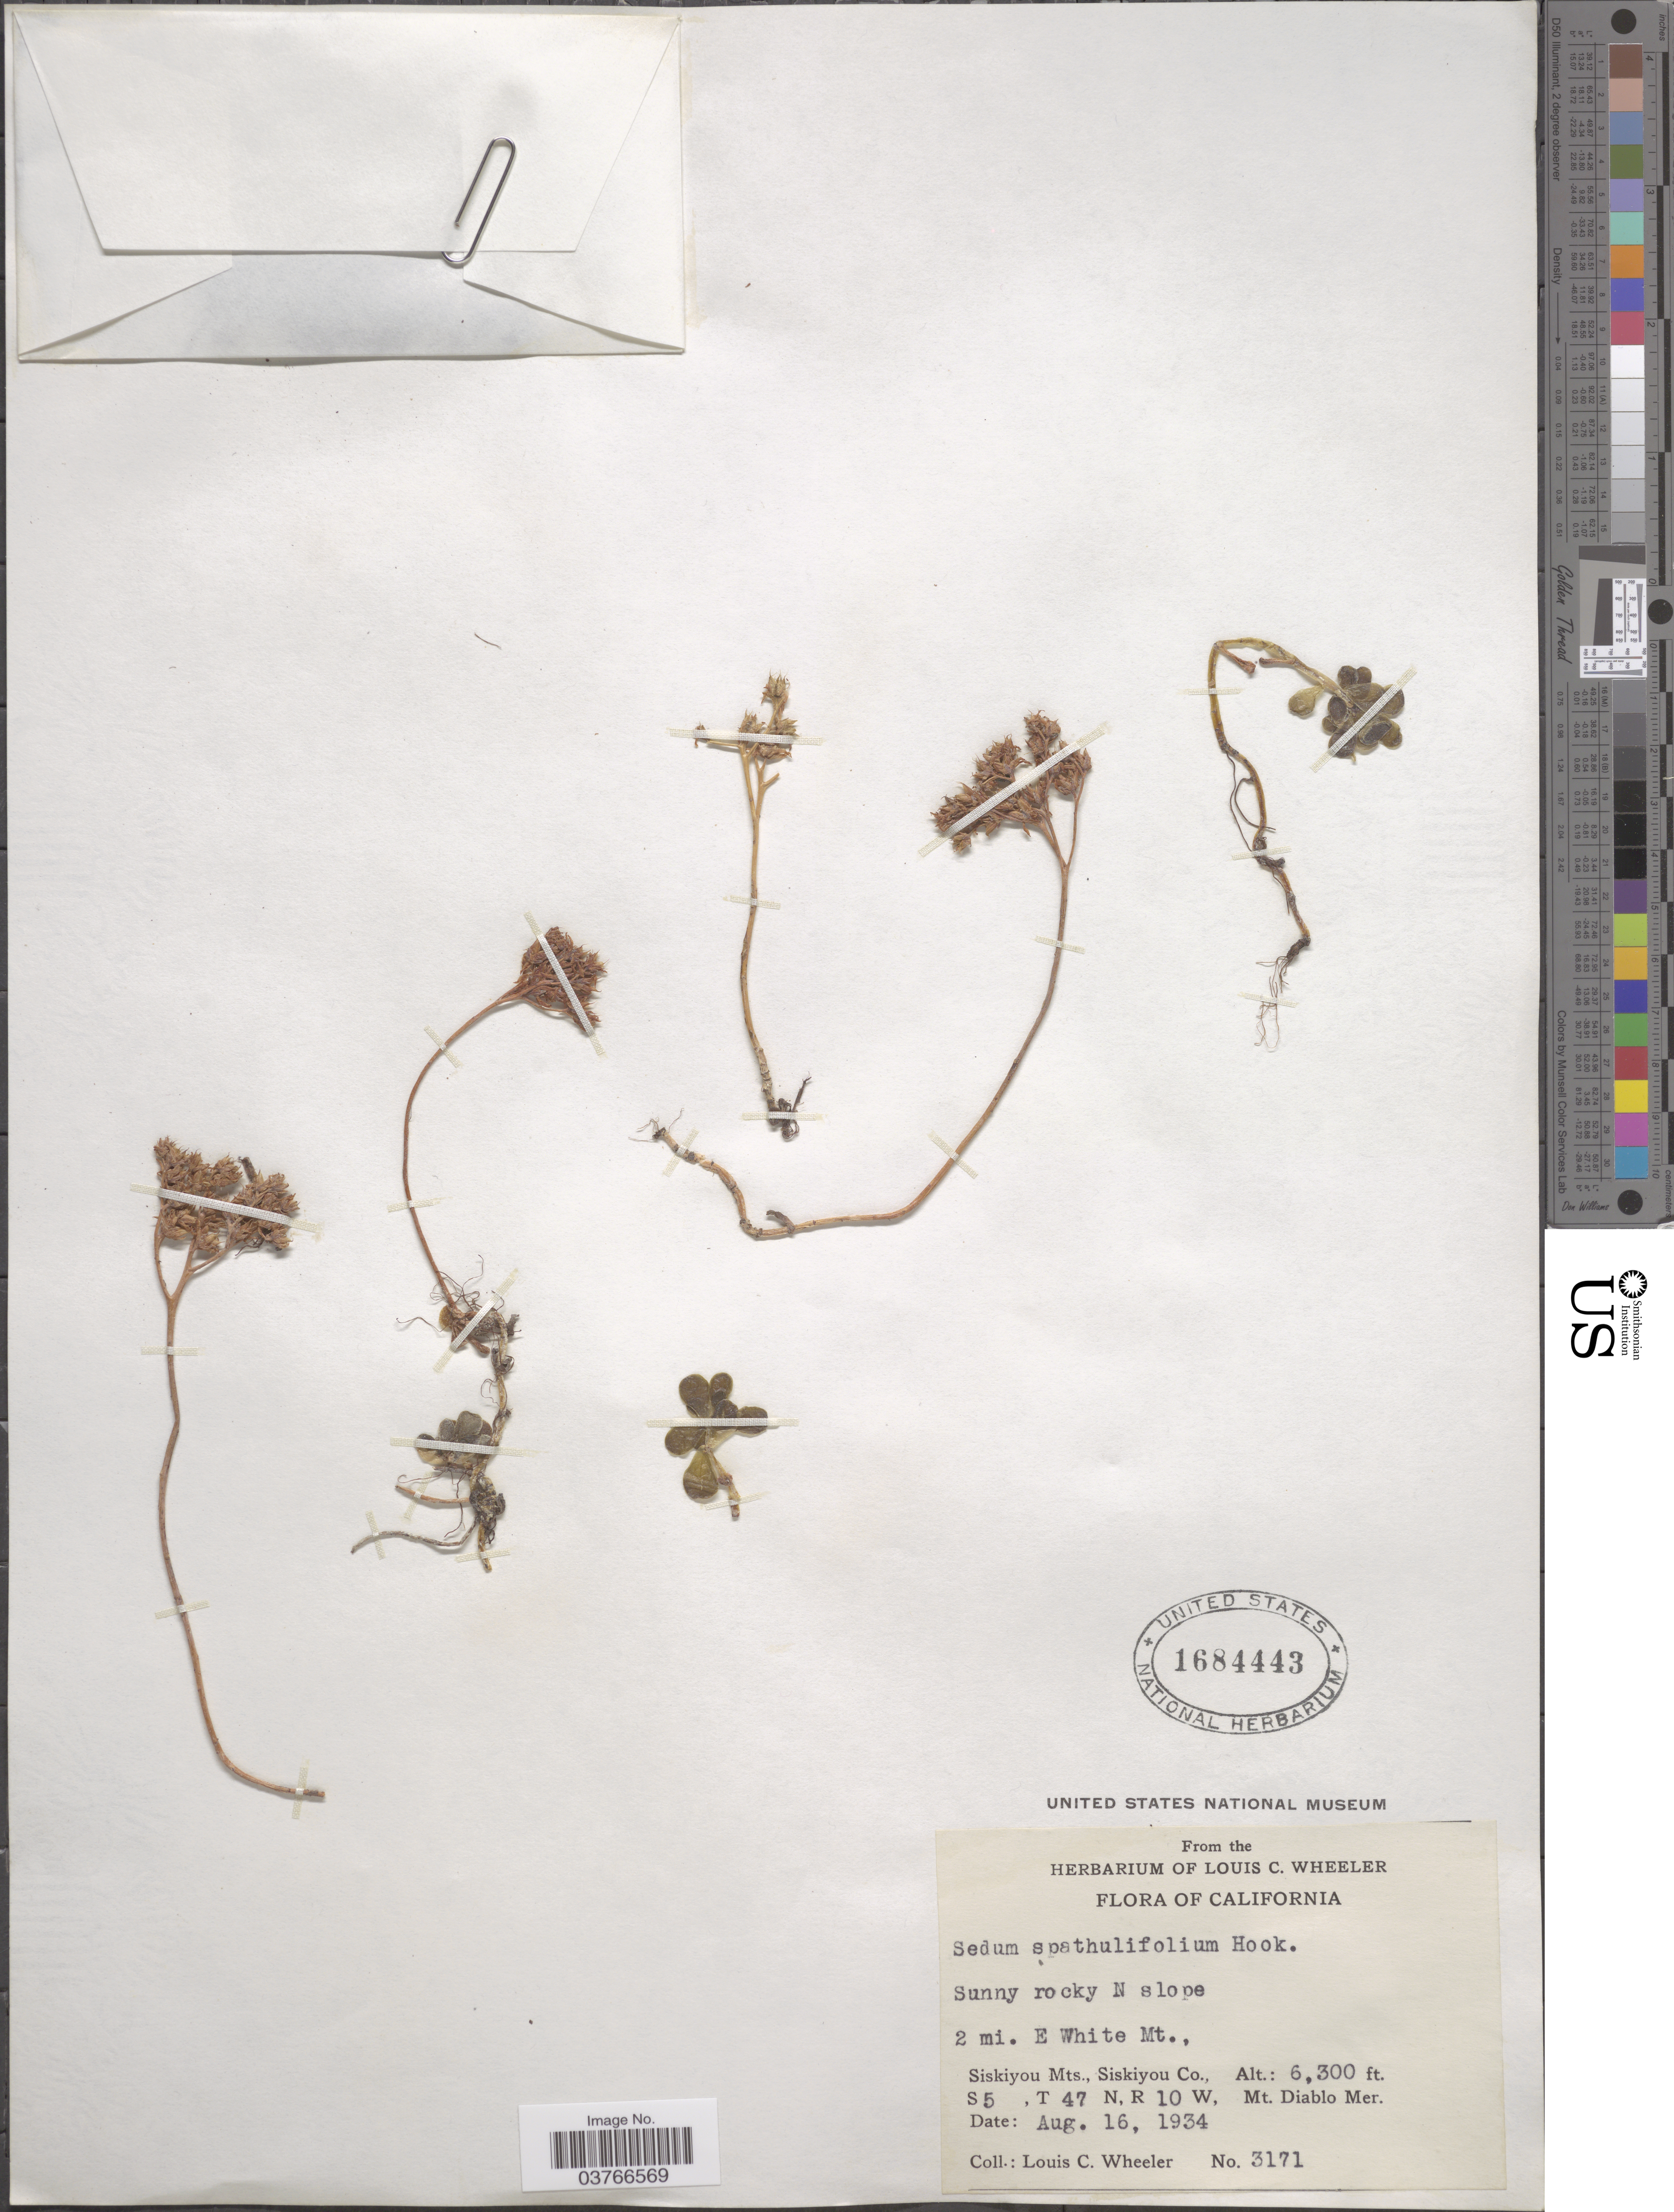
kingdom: Plantae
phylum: Tracheophyta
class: Magnoliopsida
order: Saxifragales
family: Crassulaceae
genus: Sedum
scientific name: Sedum spathulifolium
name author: Hook.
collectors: L. C. Wheeler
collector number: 3171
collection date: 1934-08-16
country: United States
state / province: California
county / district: Siskiyou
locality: Sunny rocky N slope 2 mi. E White Mt., Siskiyou Mts., Siskiyou Co. S 5, T 47 N, R 10 W, Mt. Diablo Mer.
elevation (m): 1920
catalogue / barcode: US 1684443